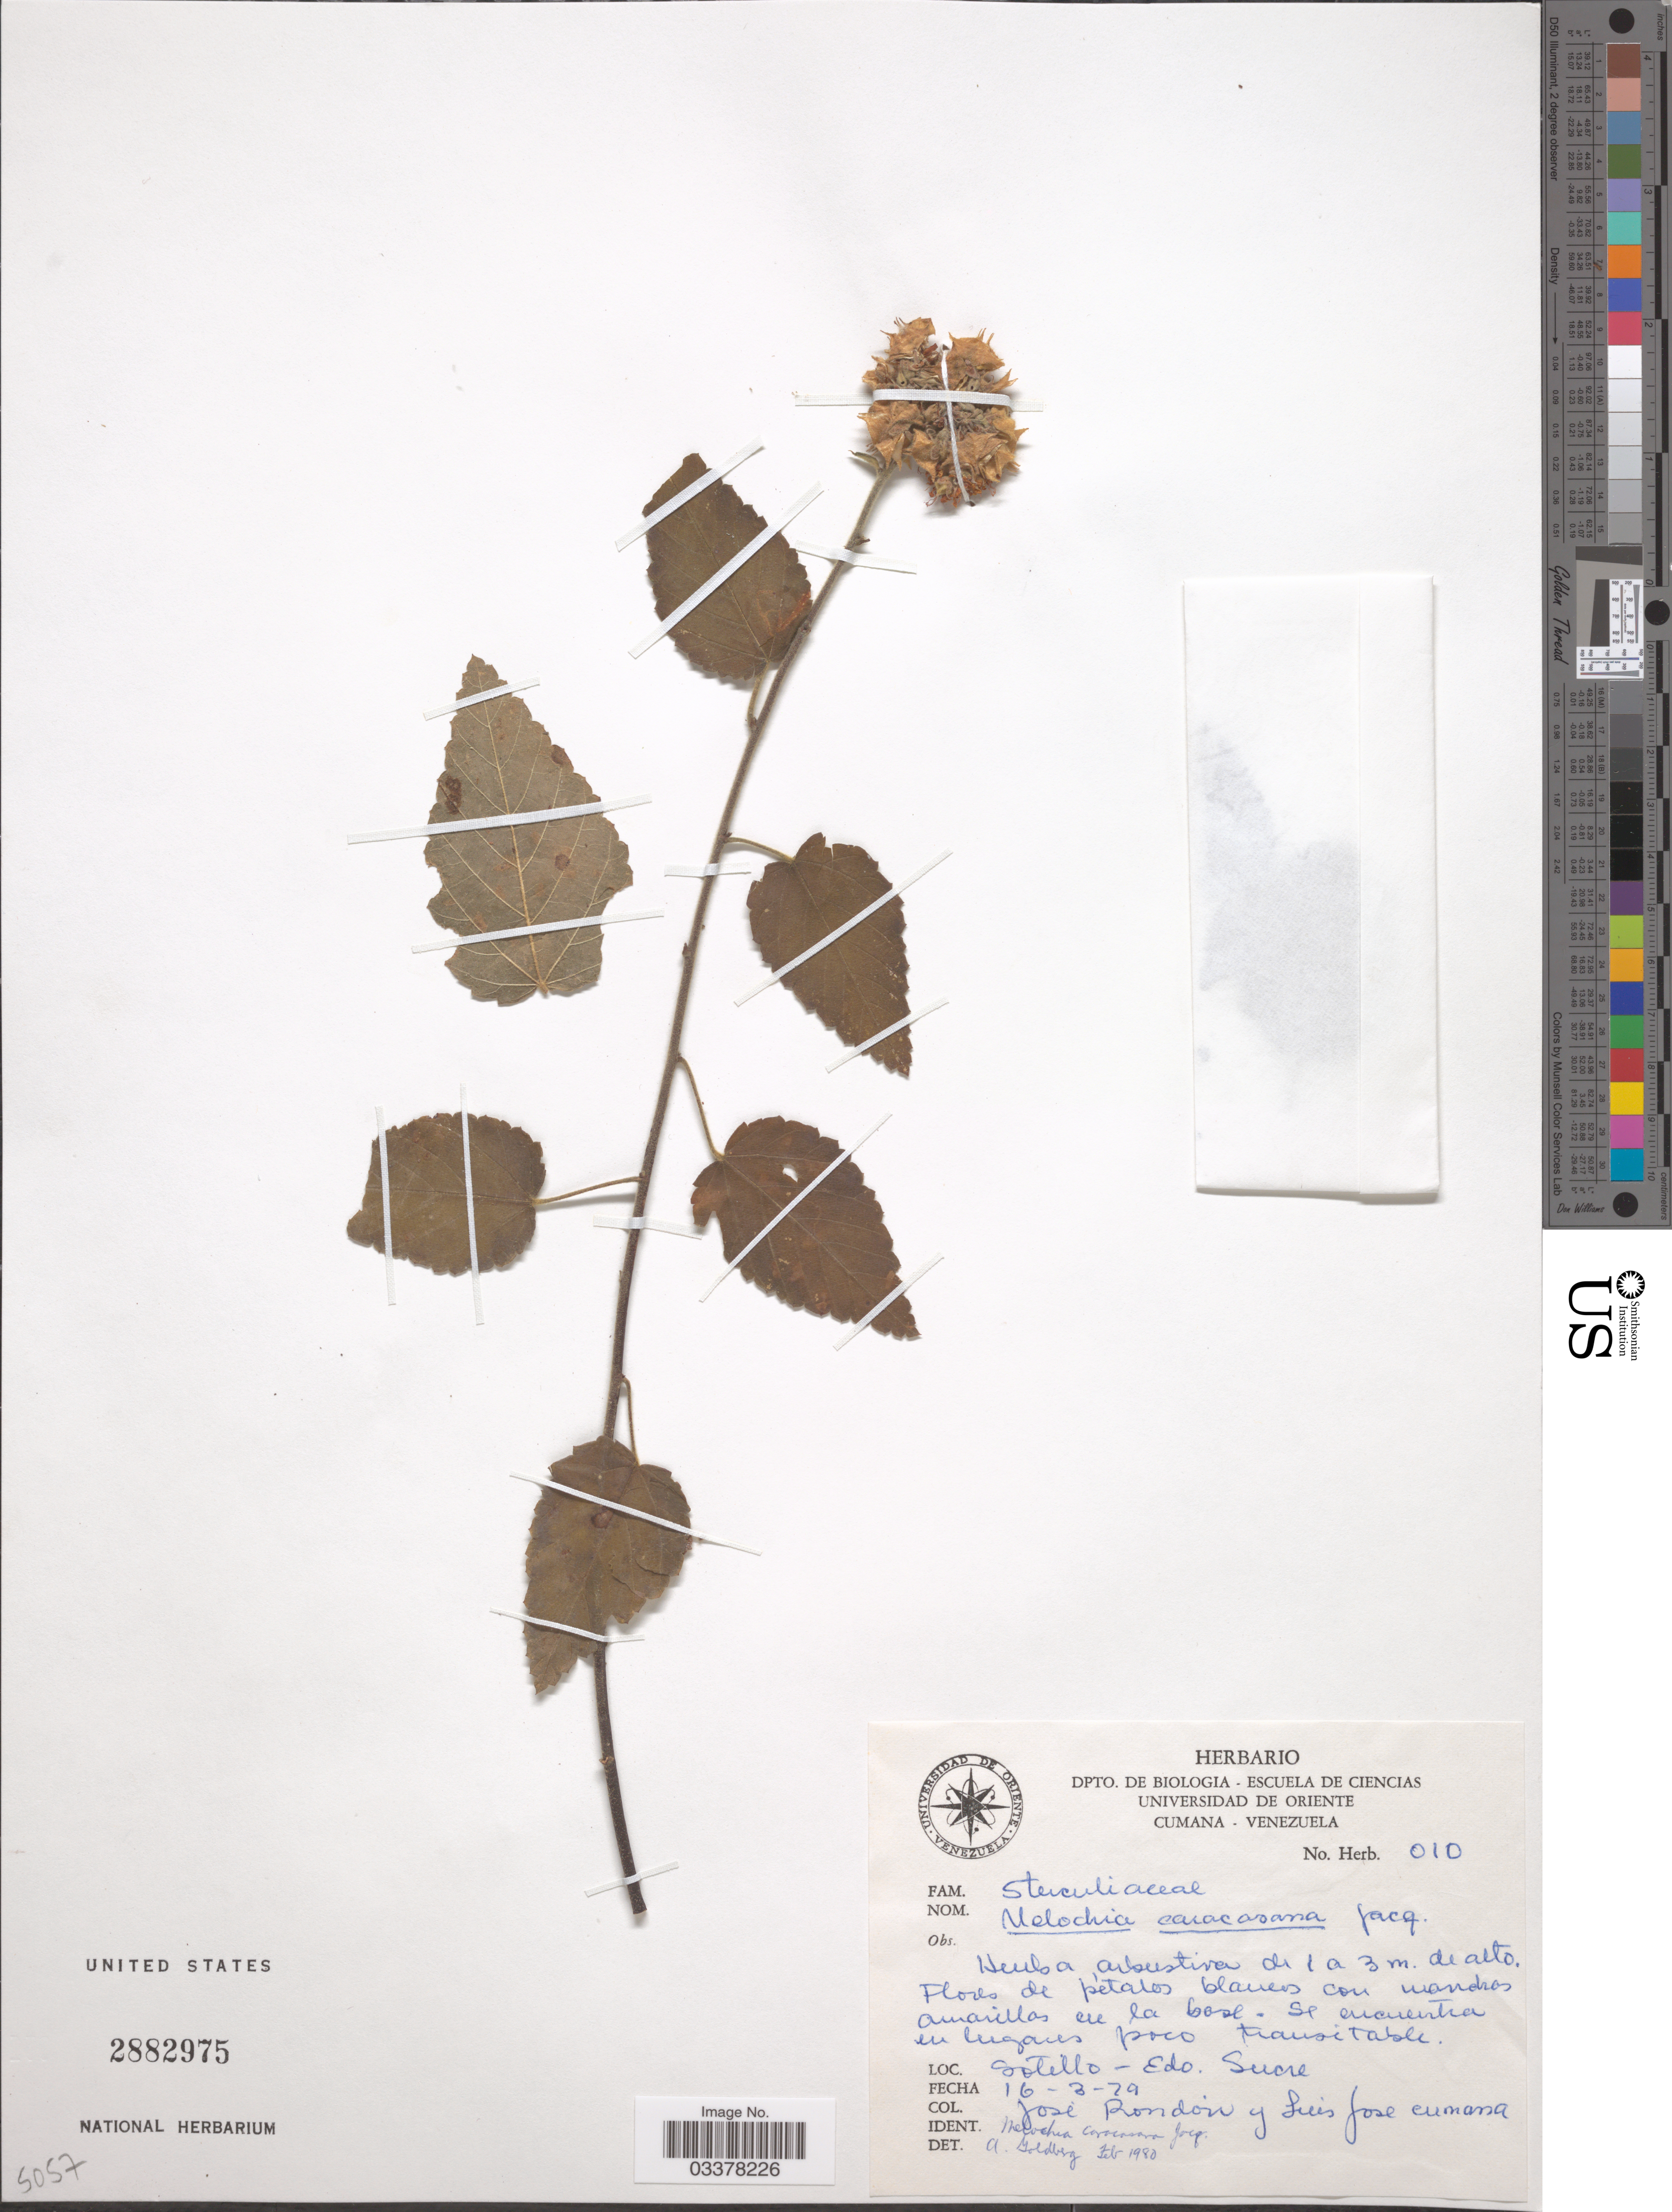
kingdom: Plantae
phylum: Tracheophyta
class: Magnoliopsida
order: Malvales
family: Malvaceae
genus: Melochia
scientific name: Melochia caracasana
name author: Jacq.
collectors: J. Rondón & L. Cumana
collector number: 010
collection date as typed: Transcribed d/m/y: 16/3/79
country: Venezuela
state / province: Sucre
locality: Sotillo.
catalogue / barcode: US 2882975